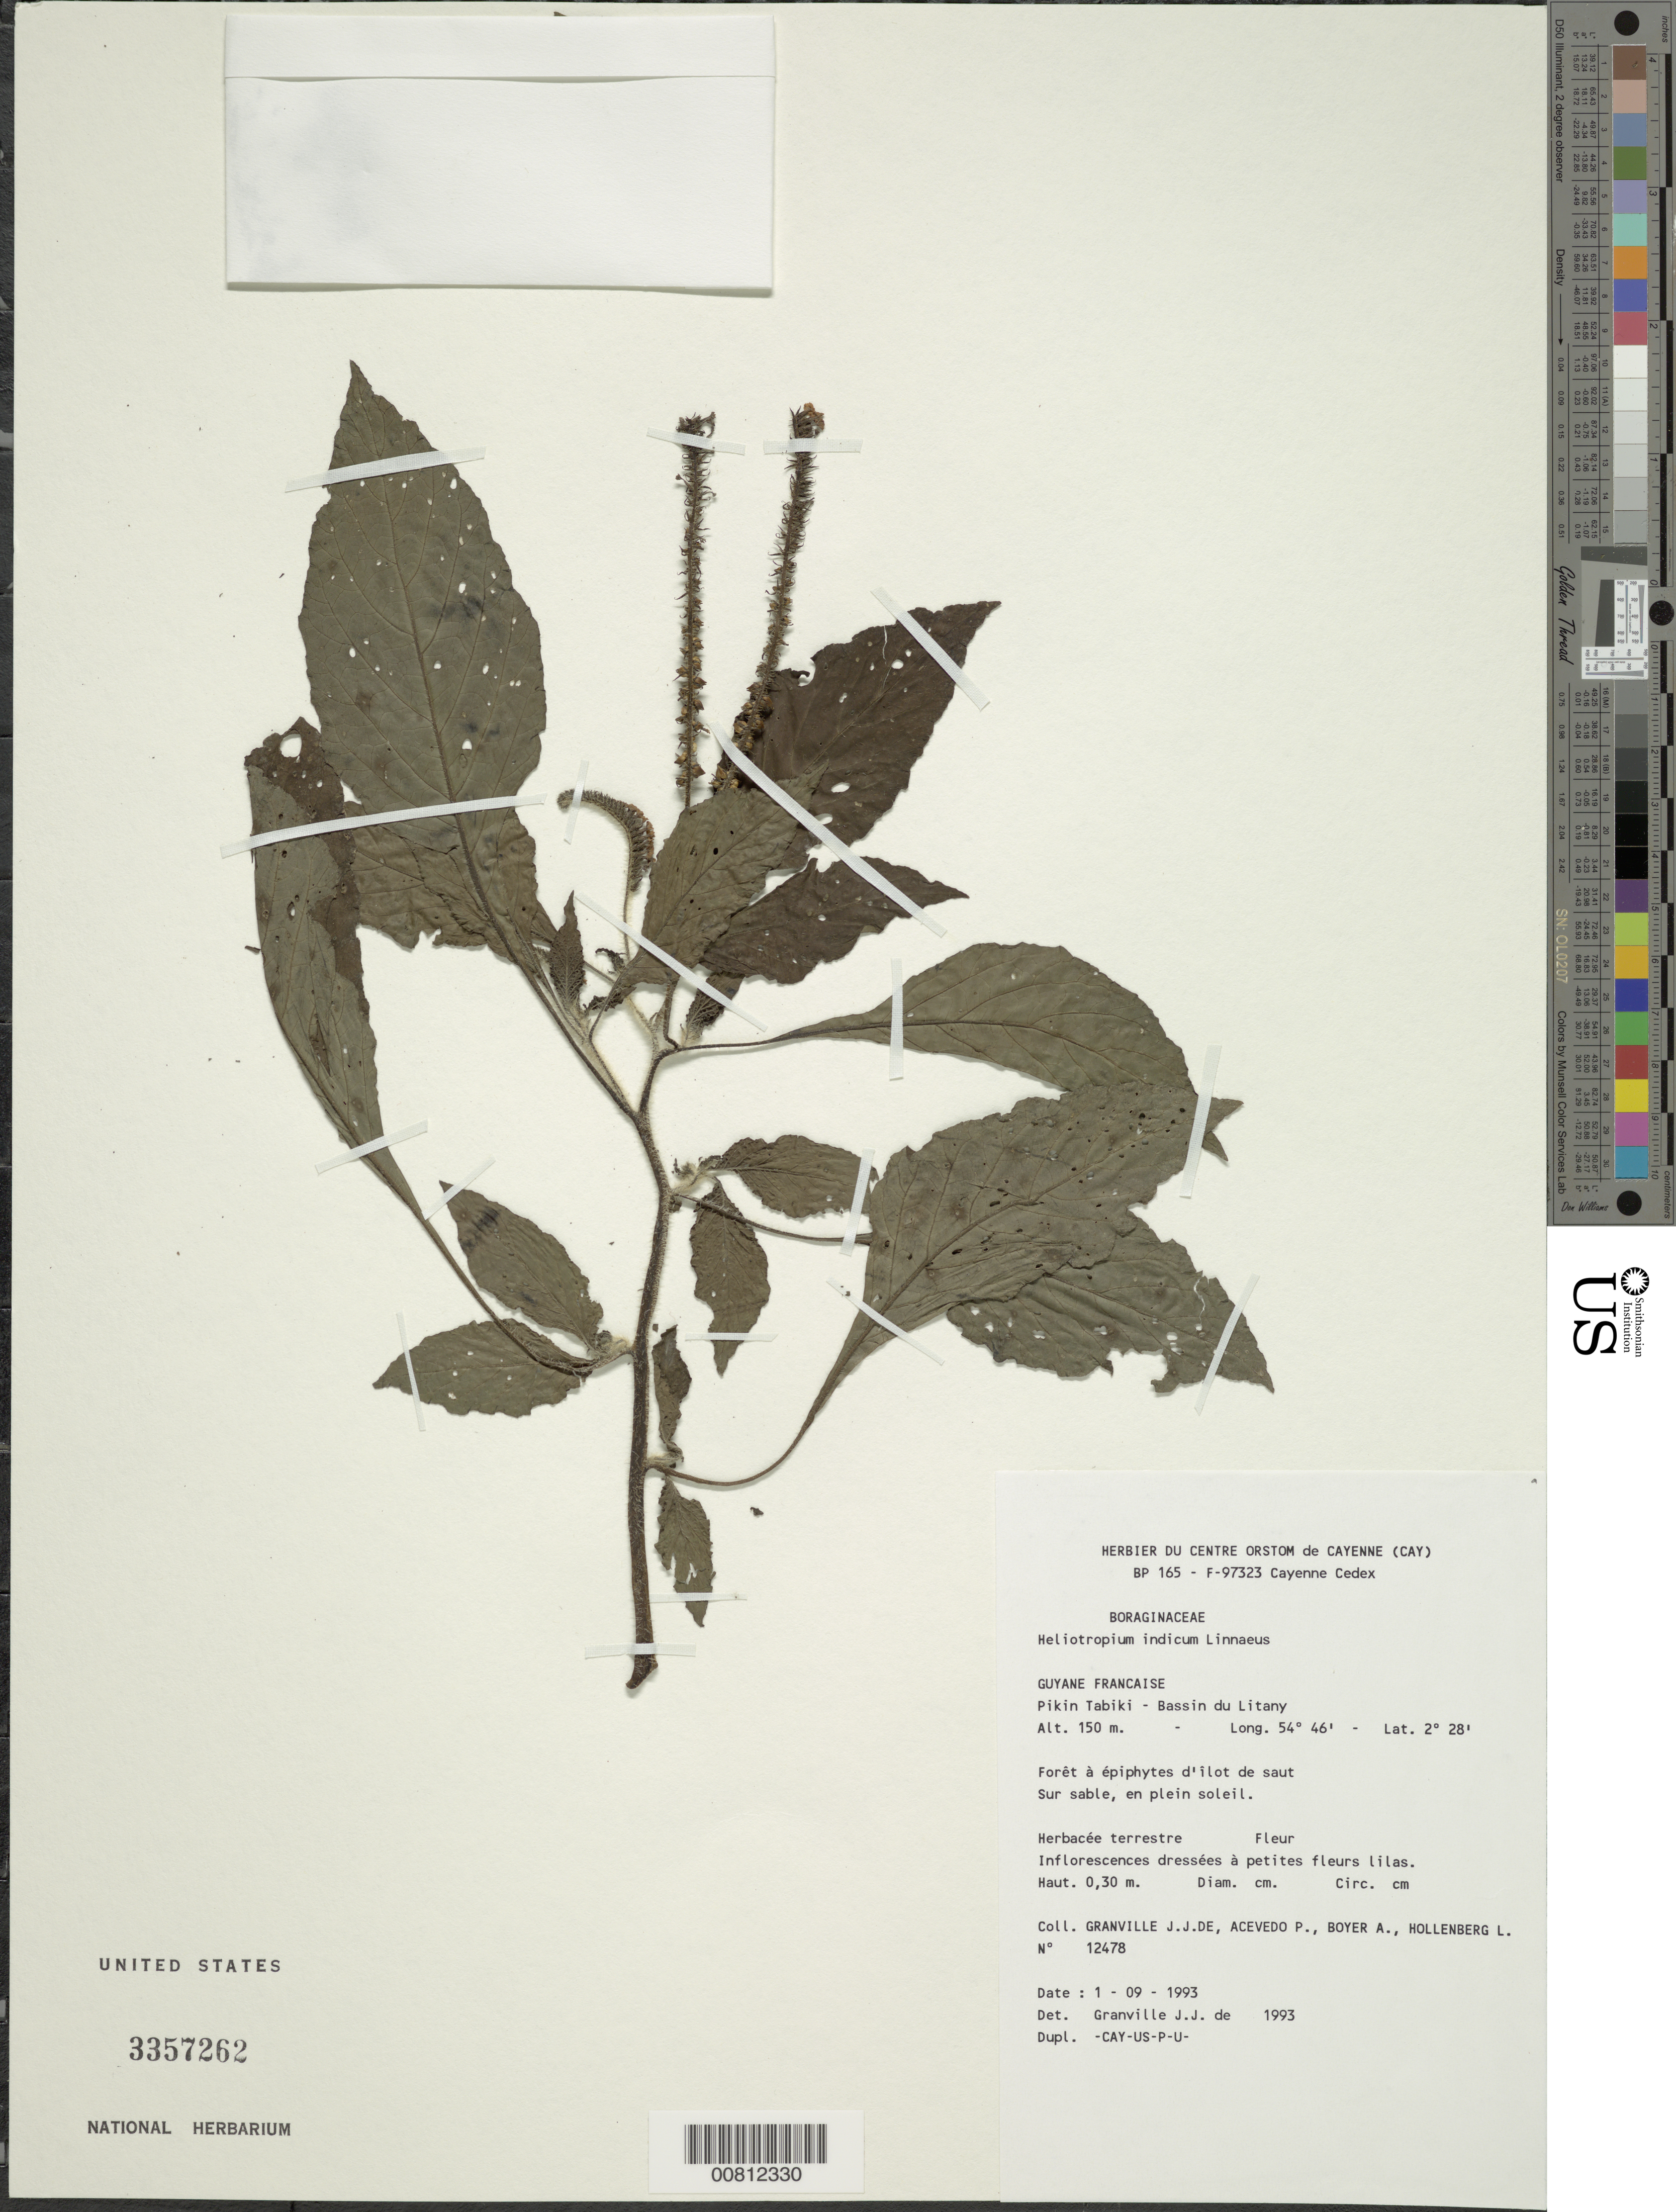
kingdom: Plantae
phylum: Tracheophyta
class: Magnoliopsida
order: Boraginales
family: Heliotropiaceae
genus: Heliotropium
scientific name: Heliotropium polyphyllum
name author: Lehm.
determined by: Granville, J. J. de, (CAY), Institut de Recherche pour le Developpement (IRD) (FRENCH GUIANA)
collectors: J.-J. de Granville, P. Acevedo-Rodr., A. Boyer & L. Hollenberg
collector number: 12478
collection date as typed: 1-Sep-93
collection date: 1993-09-01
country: French Guiana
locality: Pikin Tabiki, Bassin du Litany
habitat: Forêt à épiphytes d'îlot de saut, sur sable, en plein soleil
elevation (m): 150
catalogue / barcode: US 3357262